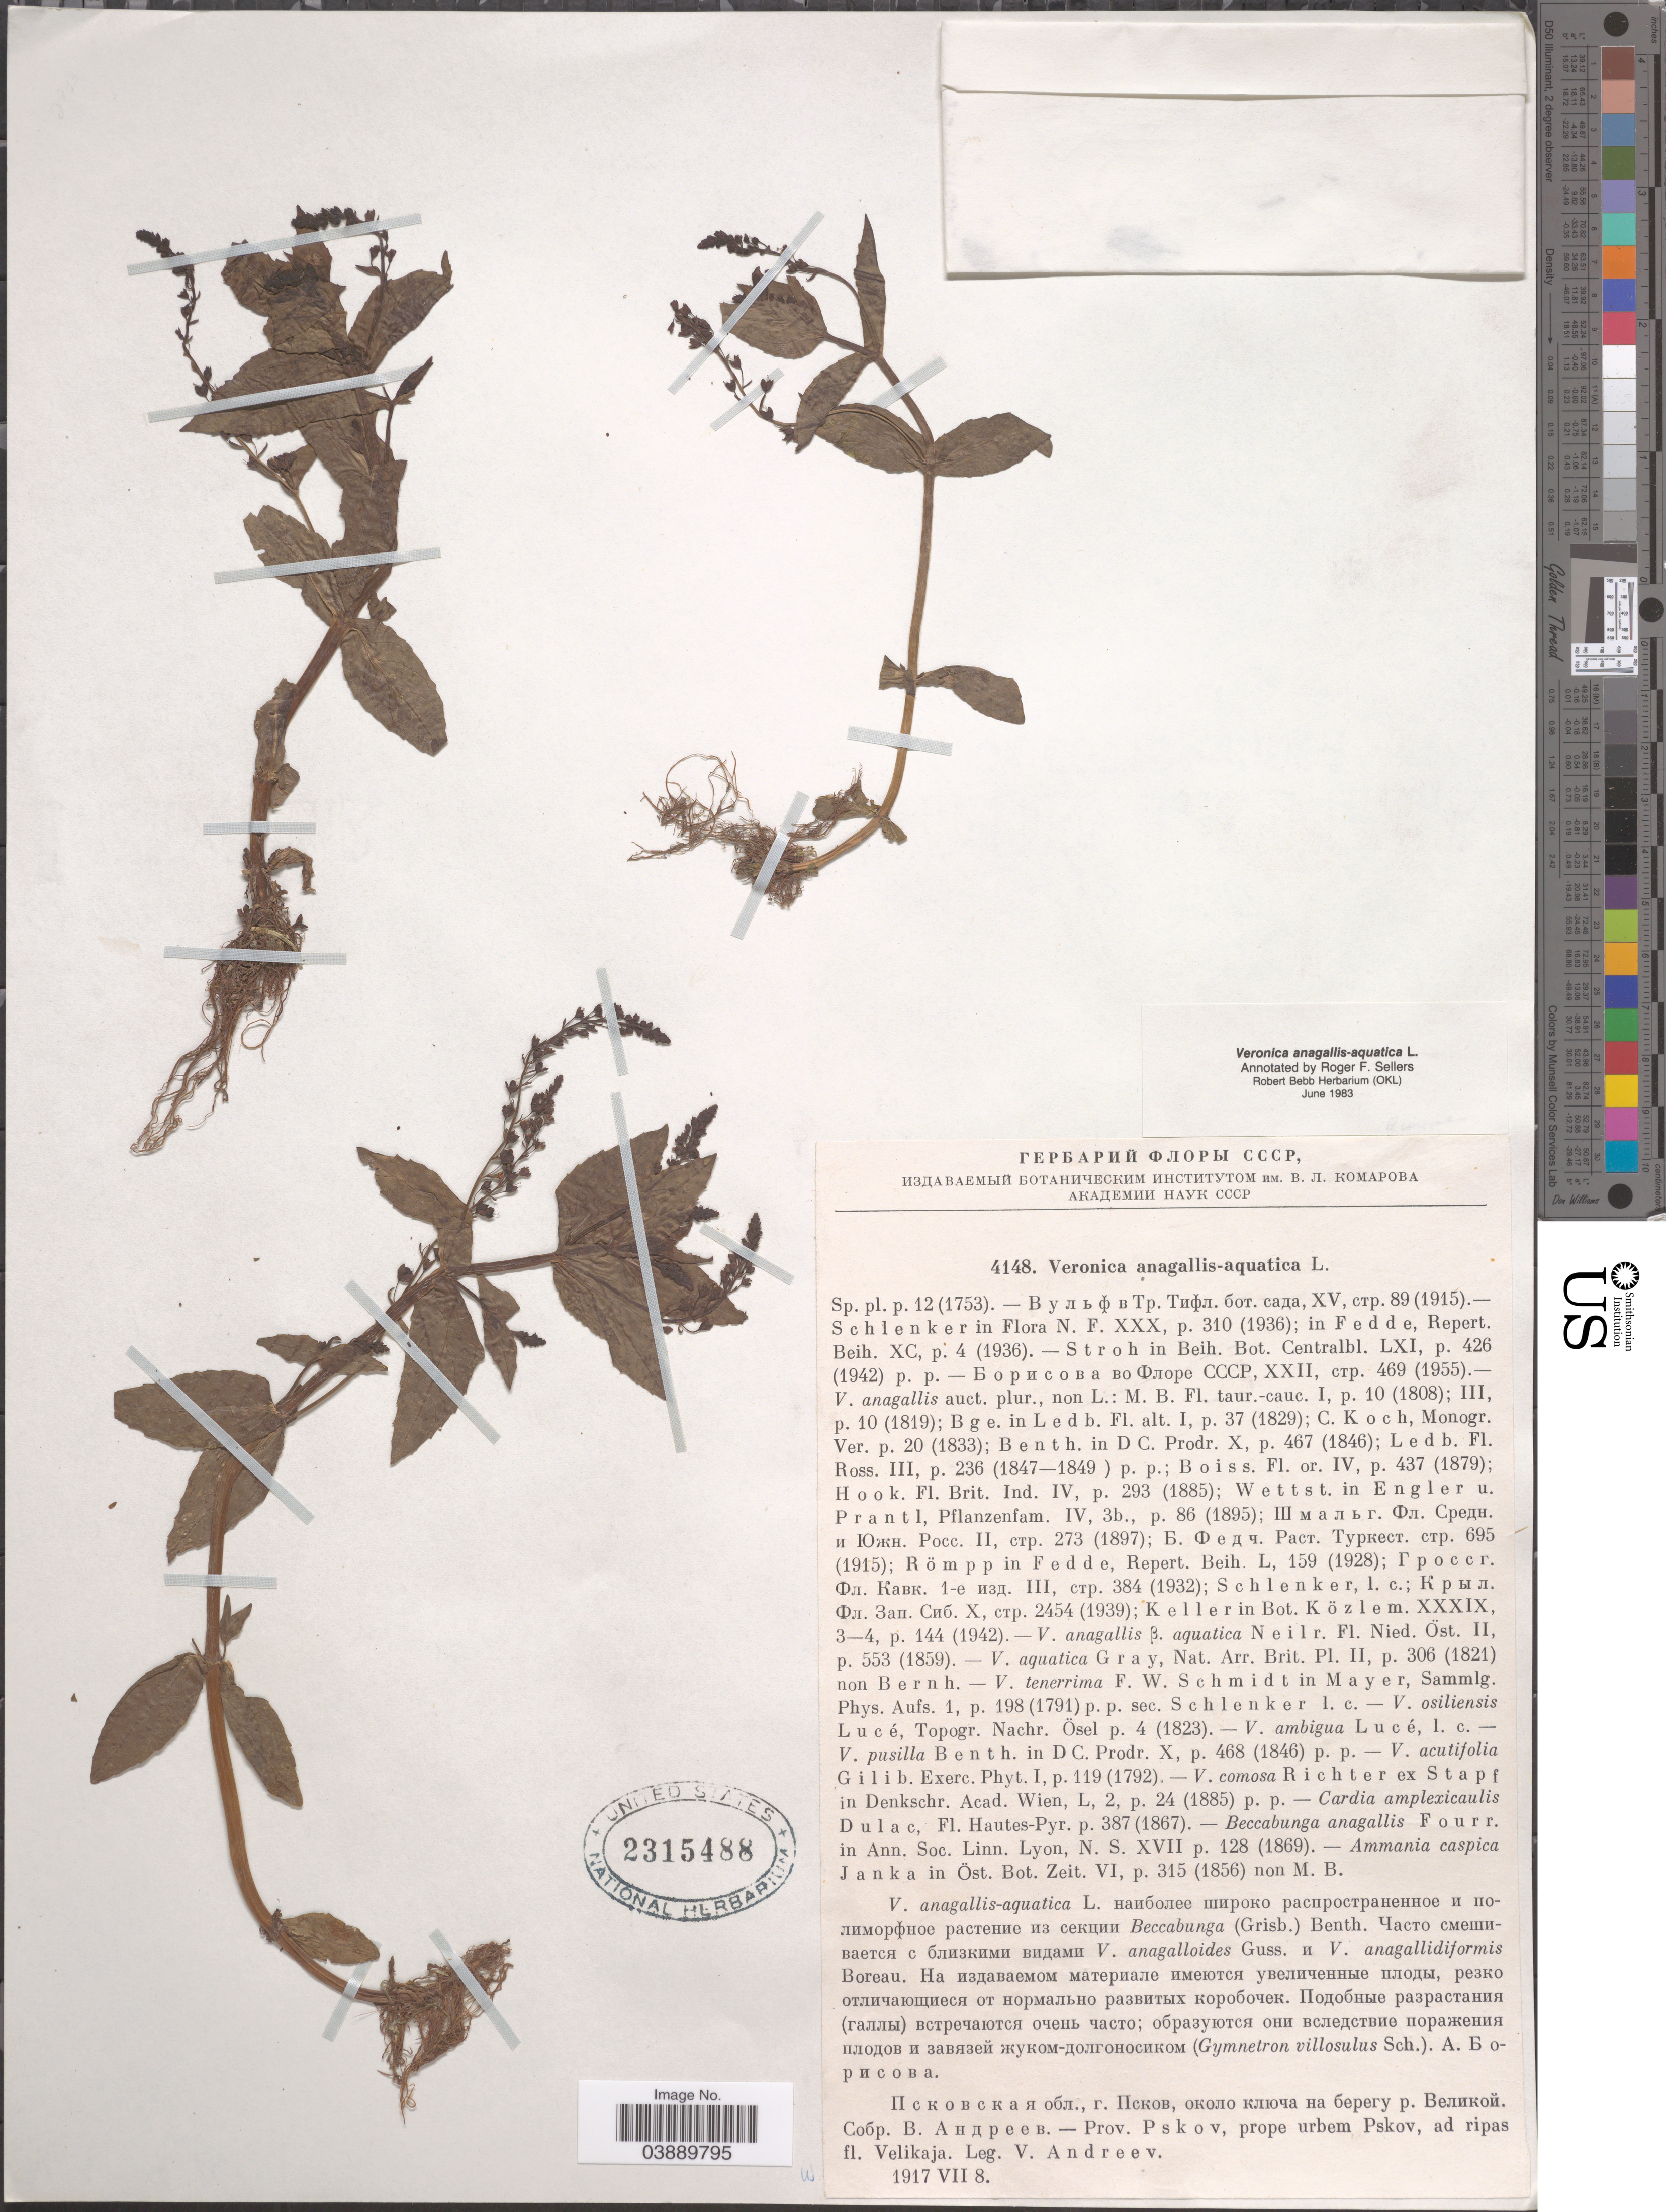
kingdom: Plantae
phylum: Tracheophyta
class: Magnoliopsida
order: Lamiales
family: Plantaginaceae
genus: Veronica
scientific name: Veronica anagallis-aquatica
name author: L.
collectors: V. Andreev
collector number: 4148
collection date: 1917-07-08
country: Russian Federation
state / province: Pskov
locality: Prope urbem Pskov, ad ripas fl. Velikaja.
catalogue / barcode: US 2315488